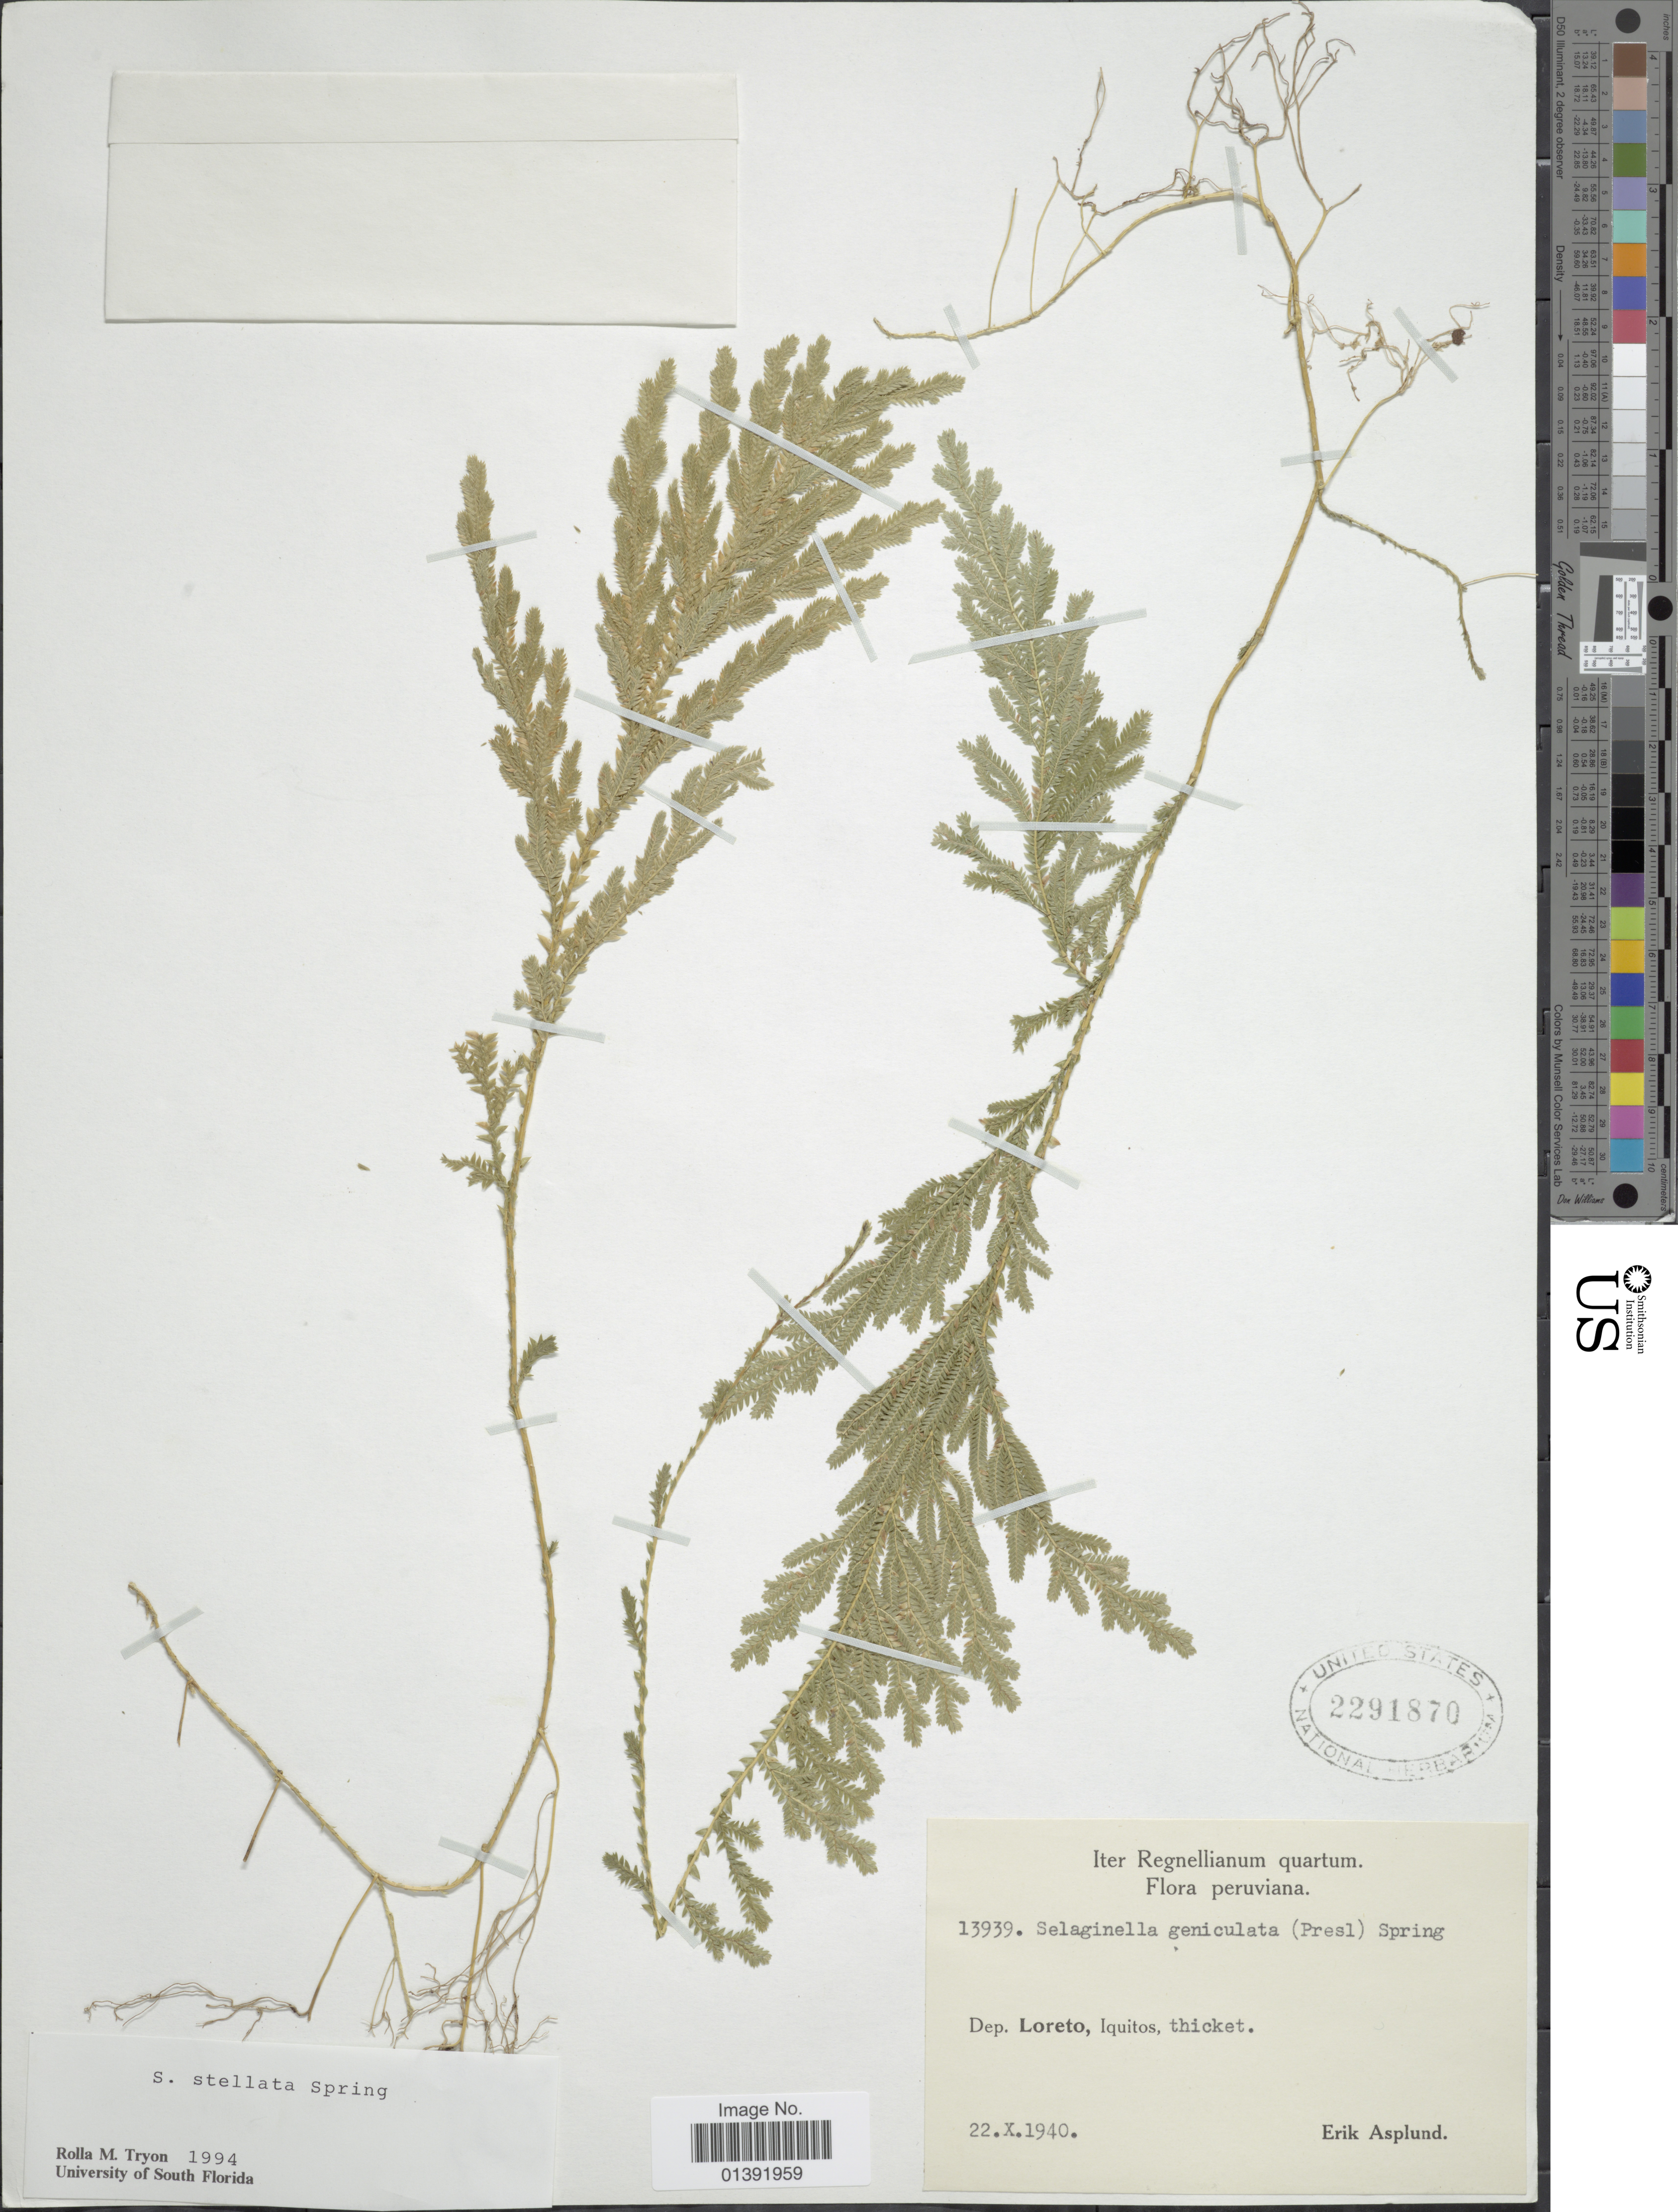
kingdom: Plantae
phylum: Tracheophyta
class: Lycopodiopsida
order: Selaginellales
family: Selaginellaceae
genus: Selaginella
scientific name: Selaginella stellata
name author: Spring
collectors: E. Asplund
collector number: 13939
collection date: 1940-10-22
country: Peru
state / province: Loreto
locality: Iquitos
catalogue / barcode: US 2291870